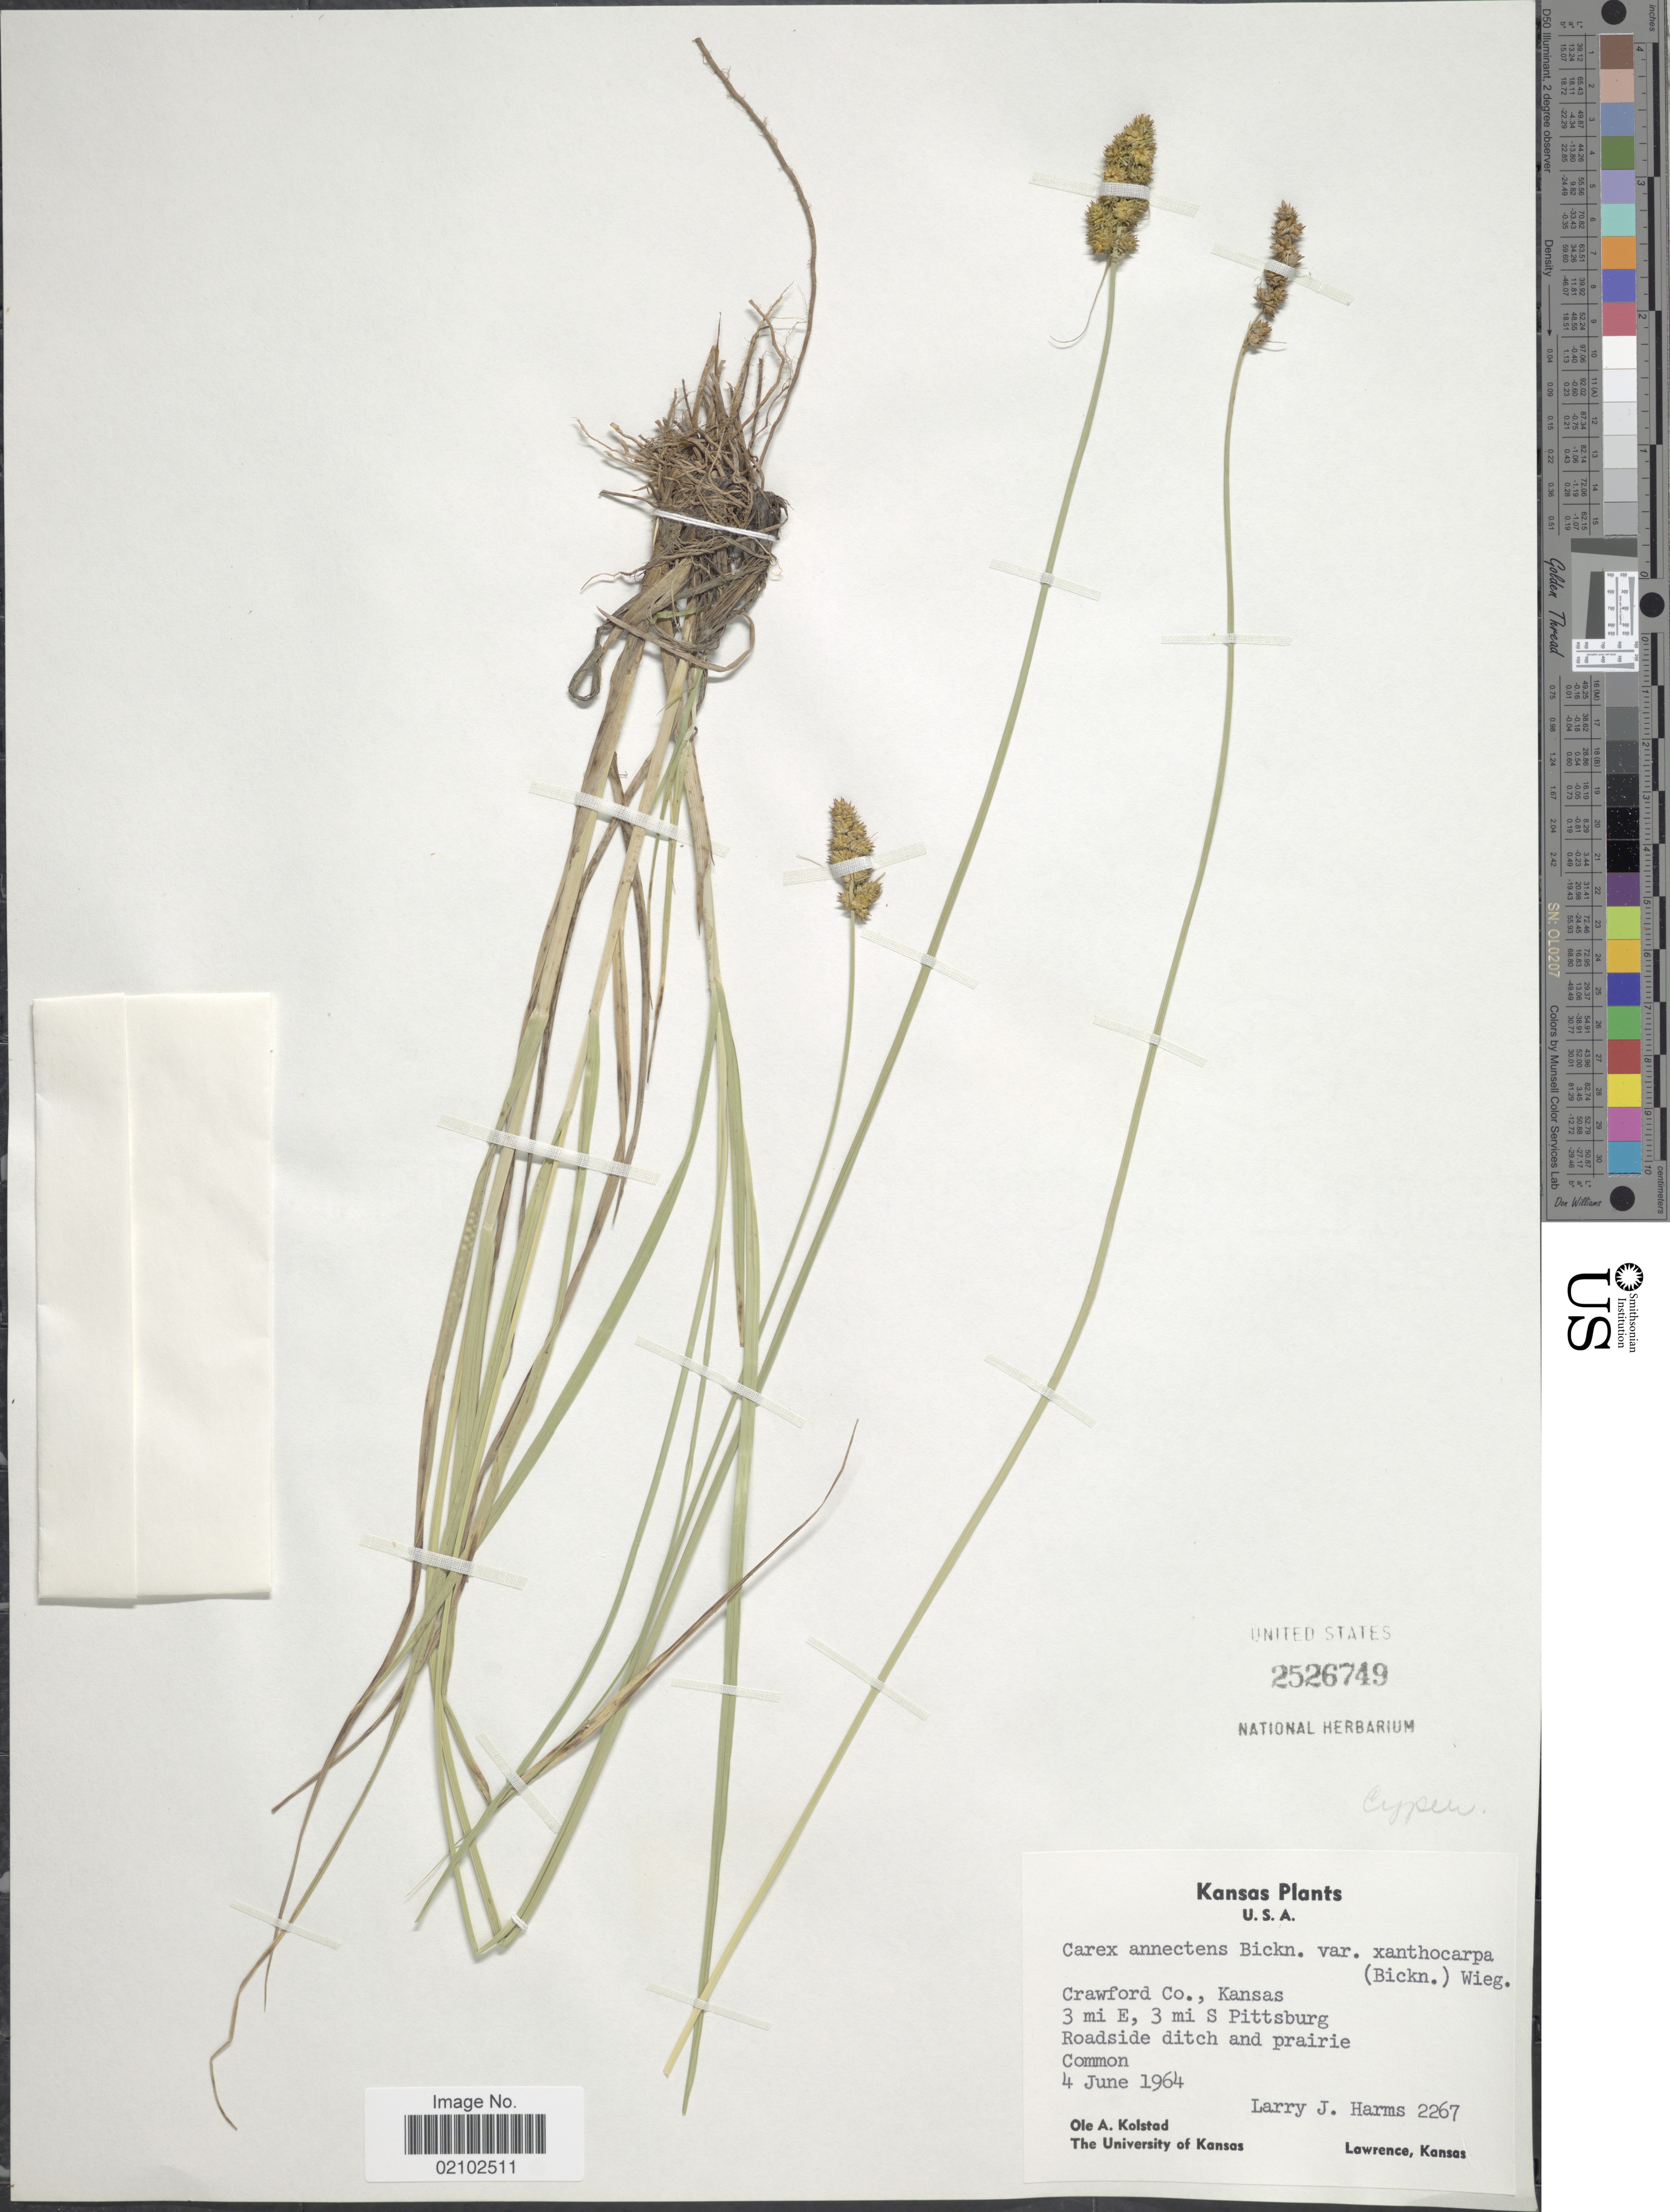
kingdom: Plantae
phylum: Tracheophyta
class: Liliopsida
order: Poales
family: Cyperaceae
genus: Carex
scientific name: Carex annectens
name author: (E.P. Bicknell) E.P. Bicknell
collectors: L. Harms & O. Kolstad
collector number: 2267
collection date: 1964-06-04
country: United States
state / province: Kansas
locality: Crawford Co., 3 mi E, 3 mi S Pittsburg, Roadside ditch and prairie, Common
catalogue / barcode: US 2526749